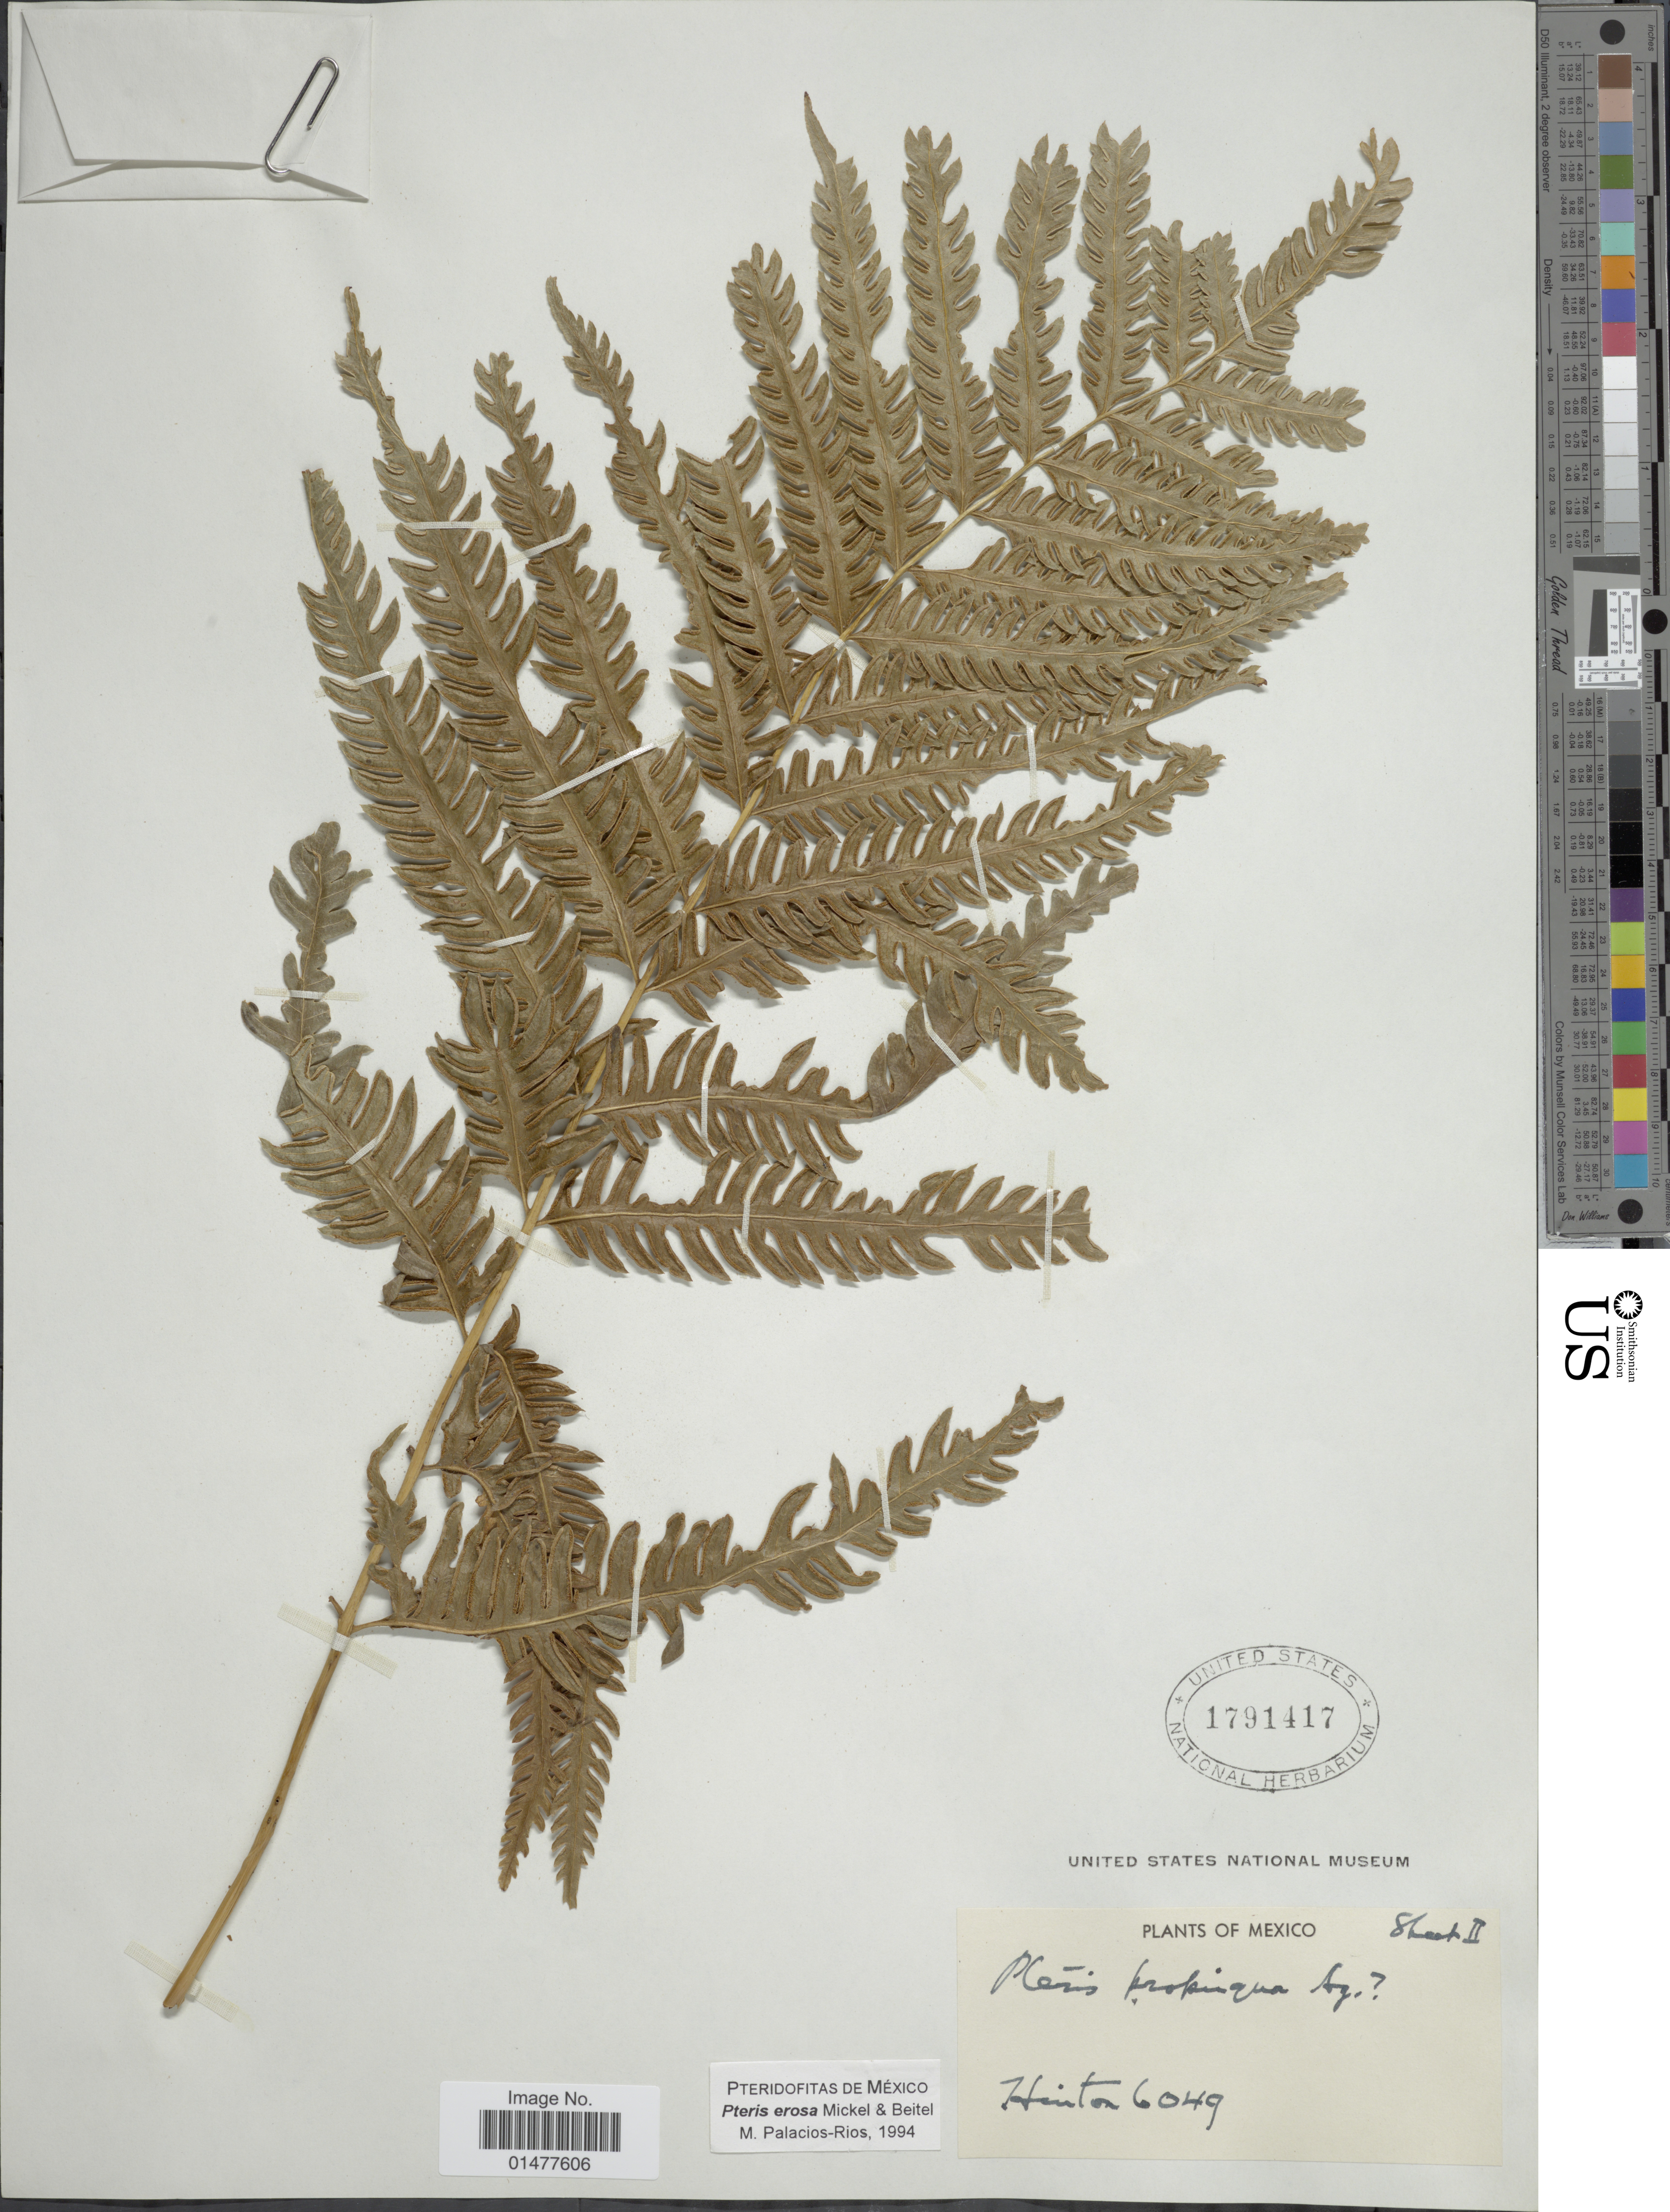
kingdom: Plantae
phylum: Tracheophyta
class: Polypodiopsida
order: Polypodiales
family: Pteridaceae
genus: Pteris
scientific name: Pteris erosa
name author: Mickel & Beitel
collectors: -- Hinton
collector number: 6049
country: Mexico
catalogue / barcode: US 1791417